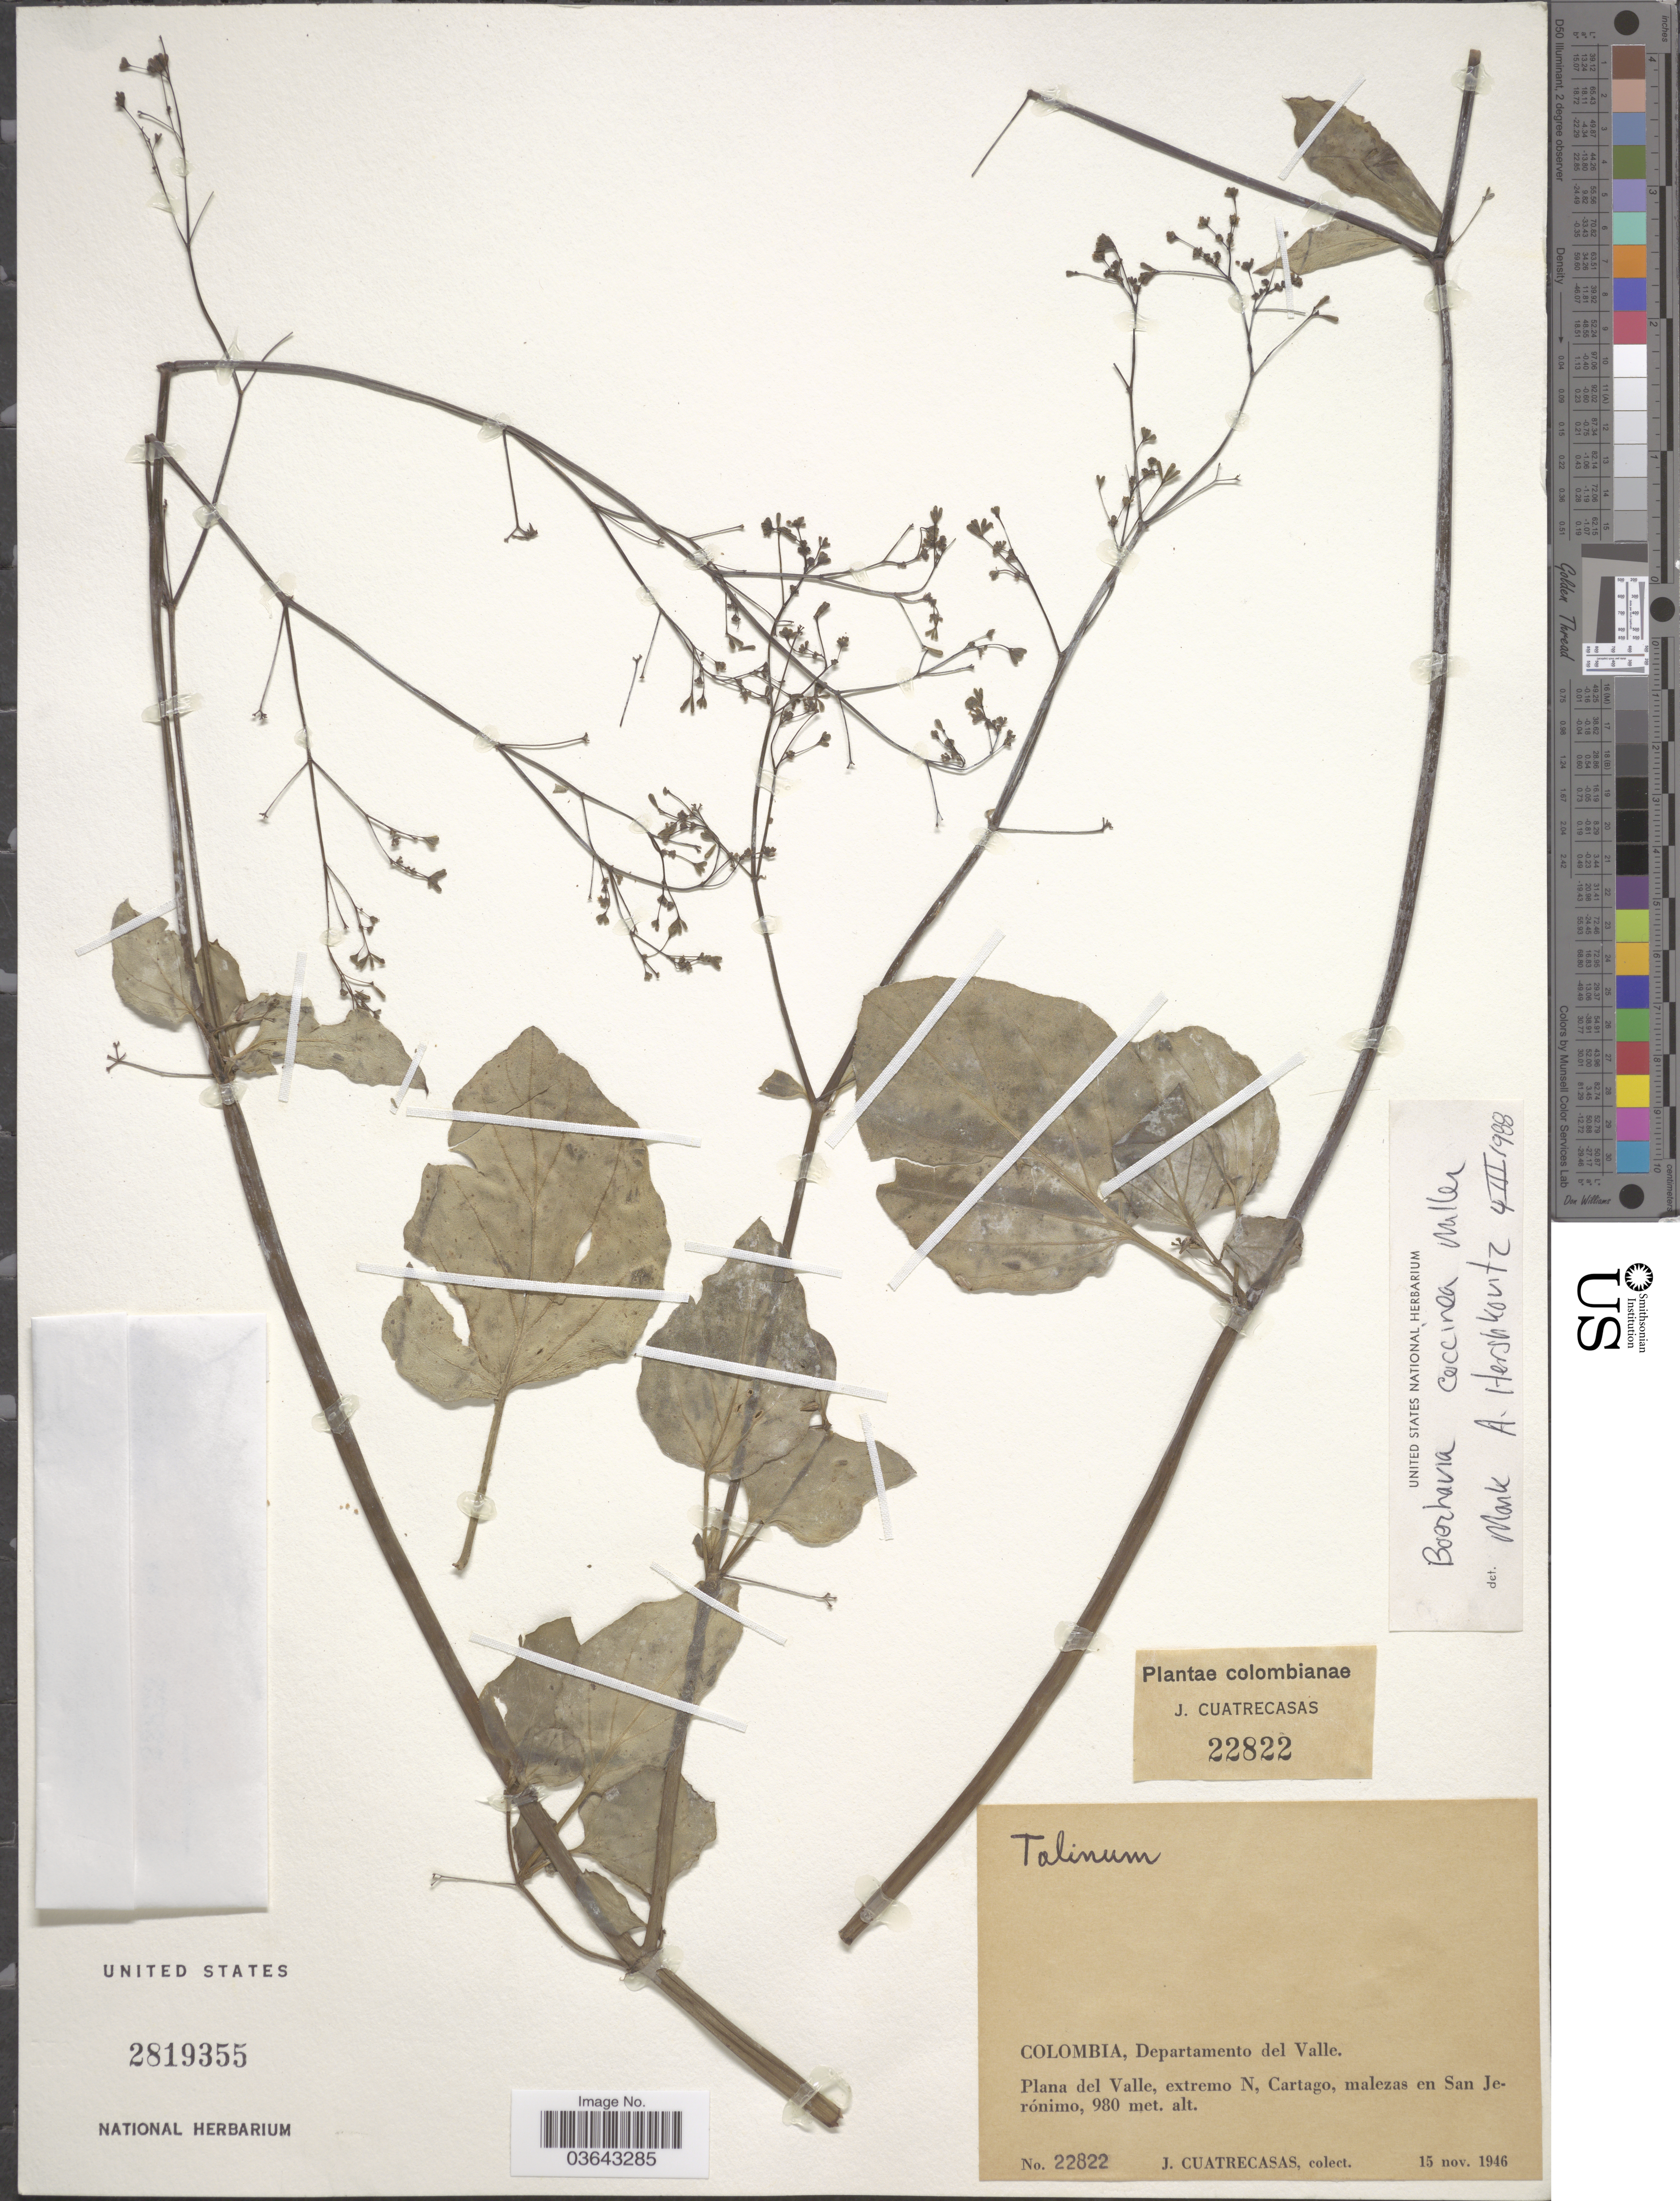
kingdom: Plantae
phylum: Tracheophyta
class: Magnoliopsida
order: Caryophyllales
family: Nyctaginaceae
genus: Boerhavia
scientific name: Boerhavia diffusa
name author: L.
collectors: J. Cuatrecasas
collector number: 22822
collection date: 1946-11-15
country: Colombia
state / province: Valle del Cauca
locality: Departamento del Valle. Plana del Valle, extremo N, Cartago, malezas en San Jerónimo.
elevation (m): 980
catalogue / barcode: US 2819355